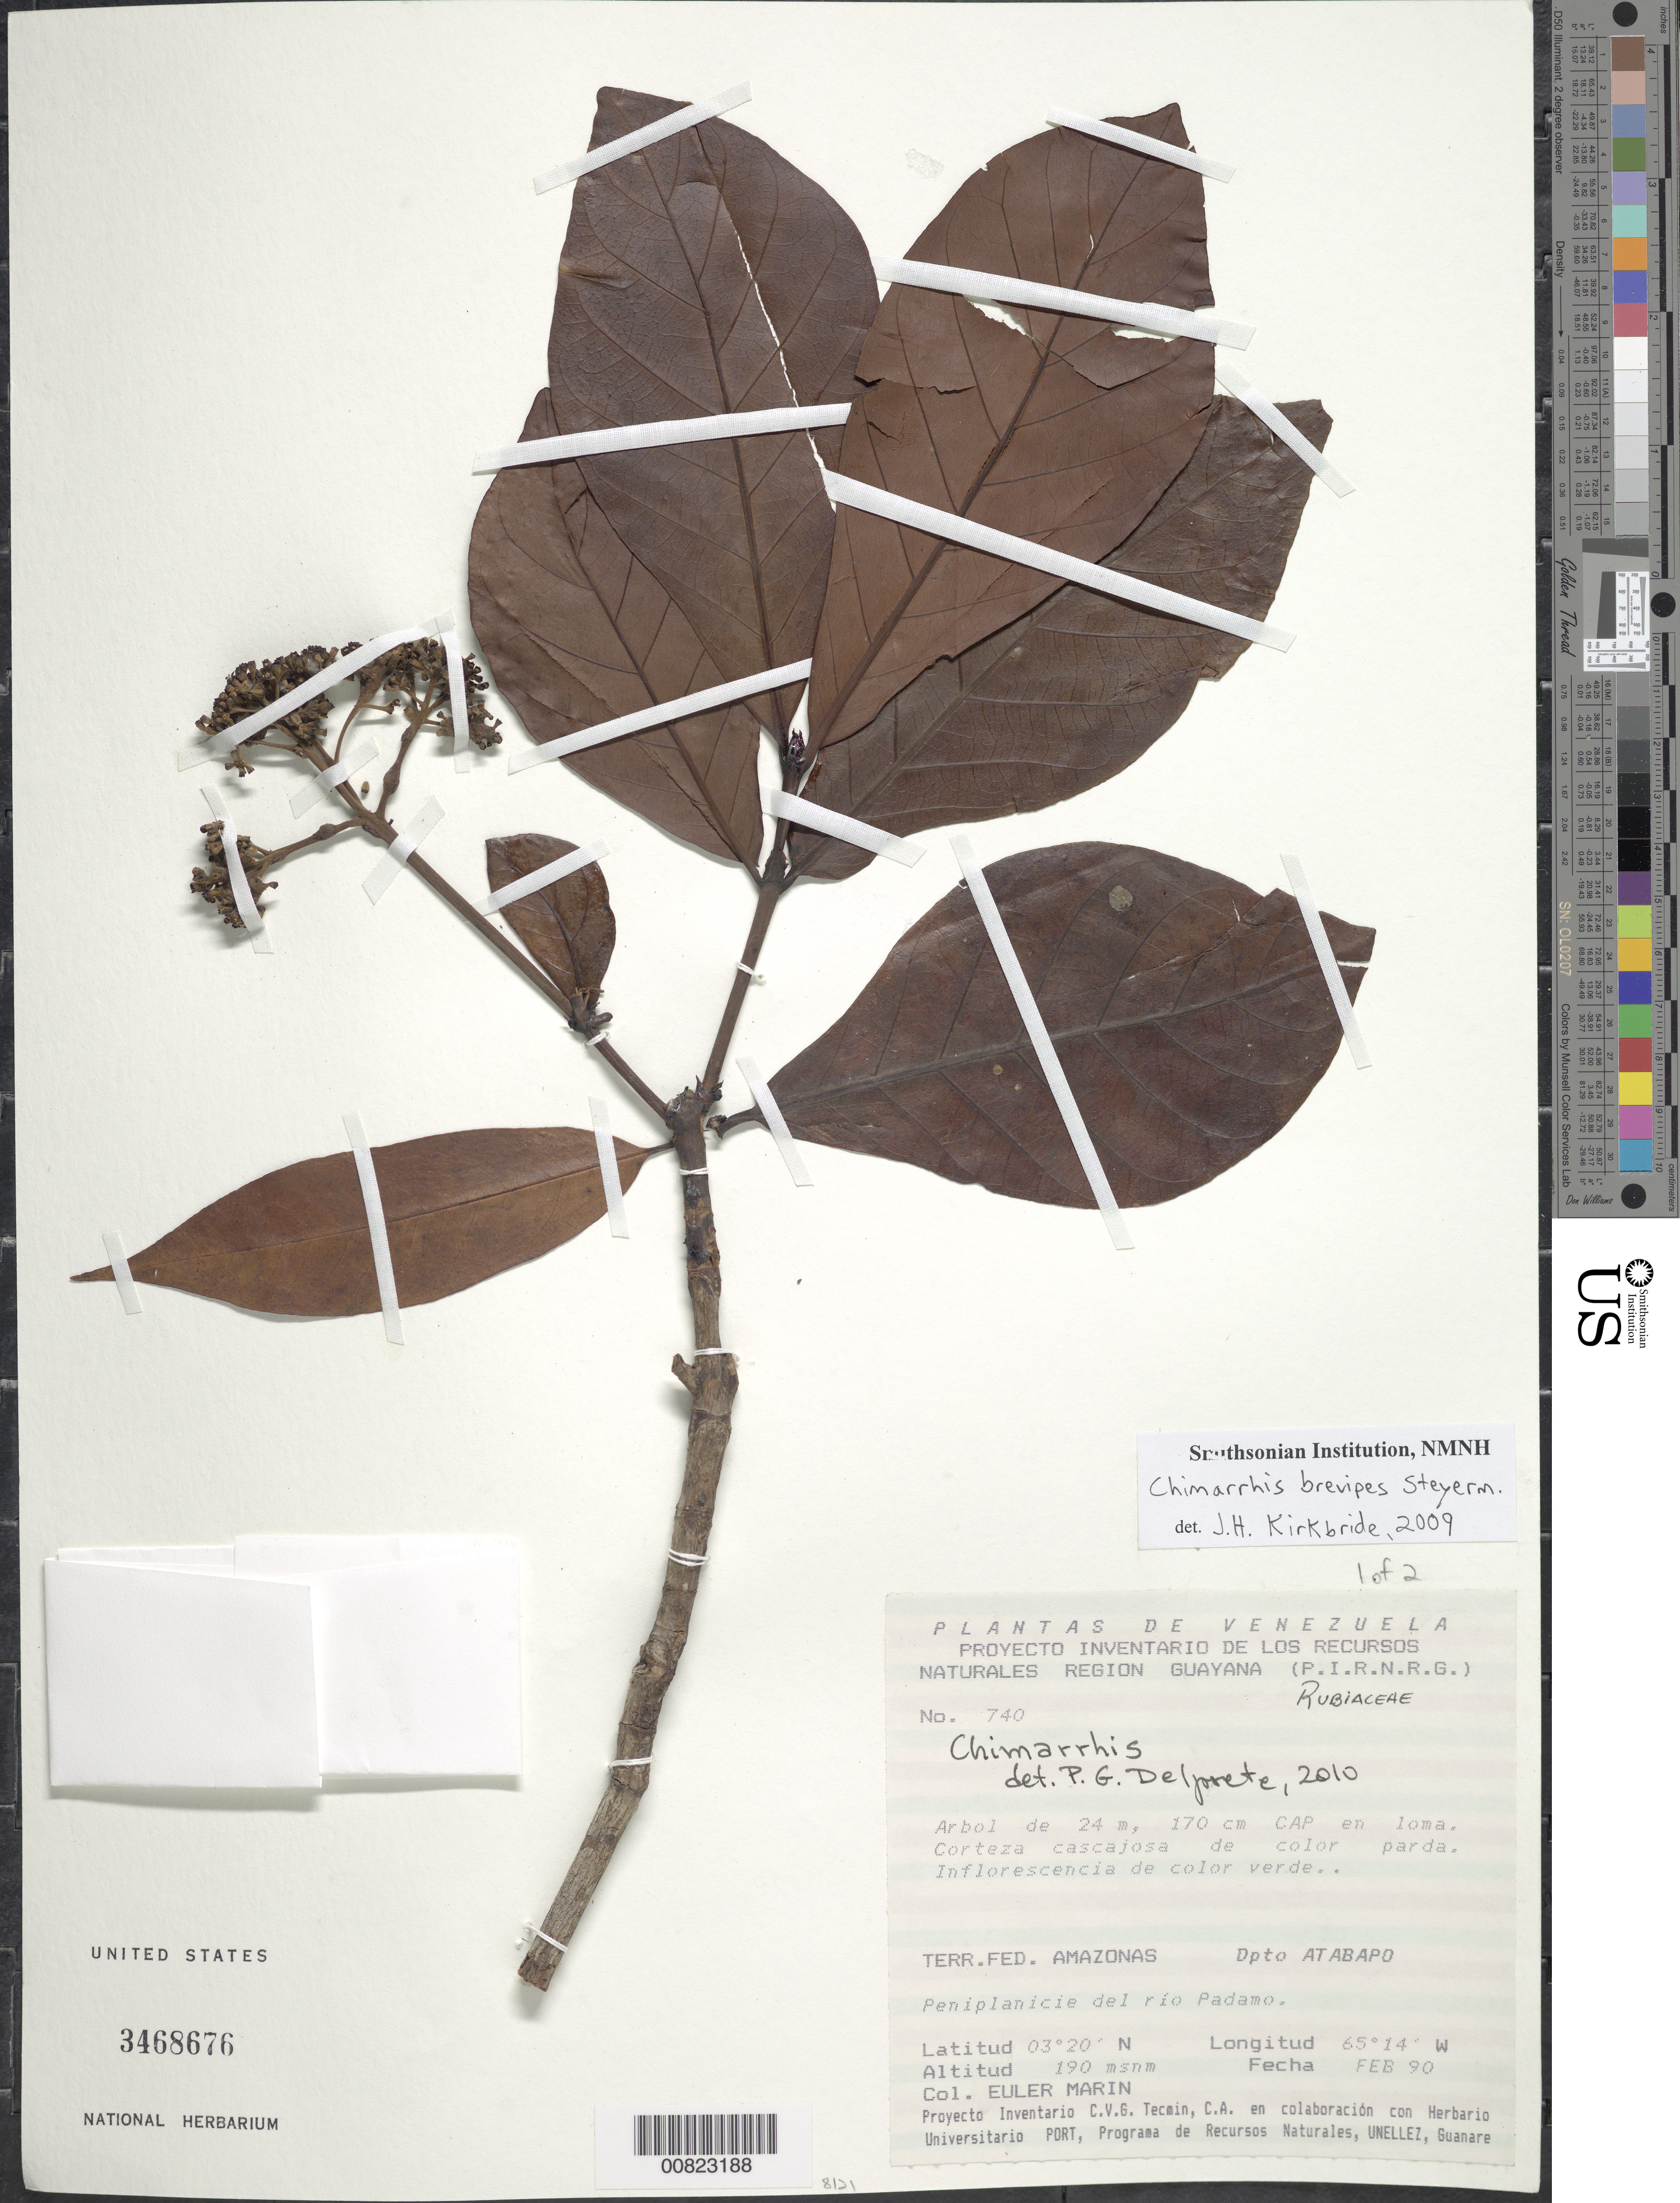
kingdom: Plantae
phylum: Tracheophyta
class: Magnoliopsida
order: Gentianales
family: Rubiaceae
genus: Chimarrhis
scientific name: Chimarrhis brevipes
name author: Steyerm.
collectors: E. Marin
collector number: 740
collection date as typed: Transcribed d/m/y: /2/90; 4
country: Venezuela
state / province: Amazonas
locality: Dpto. Atabapo. Peniplanicie del rio Padamo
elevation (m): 190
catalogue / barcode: US 3468676